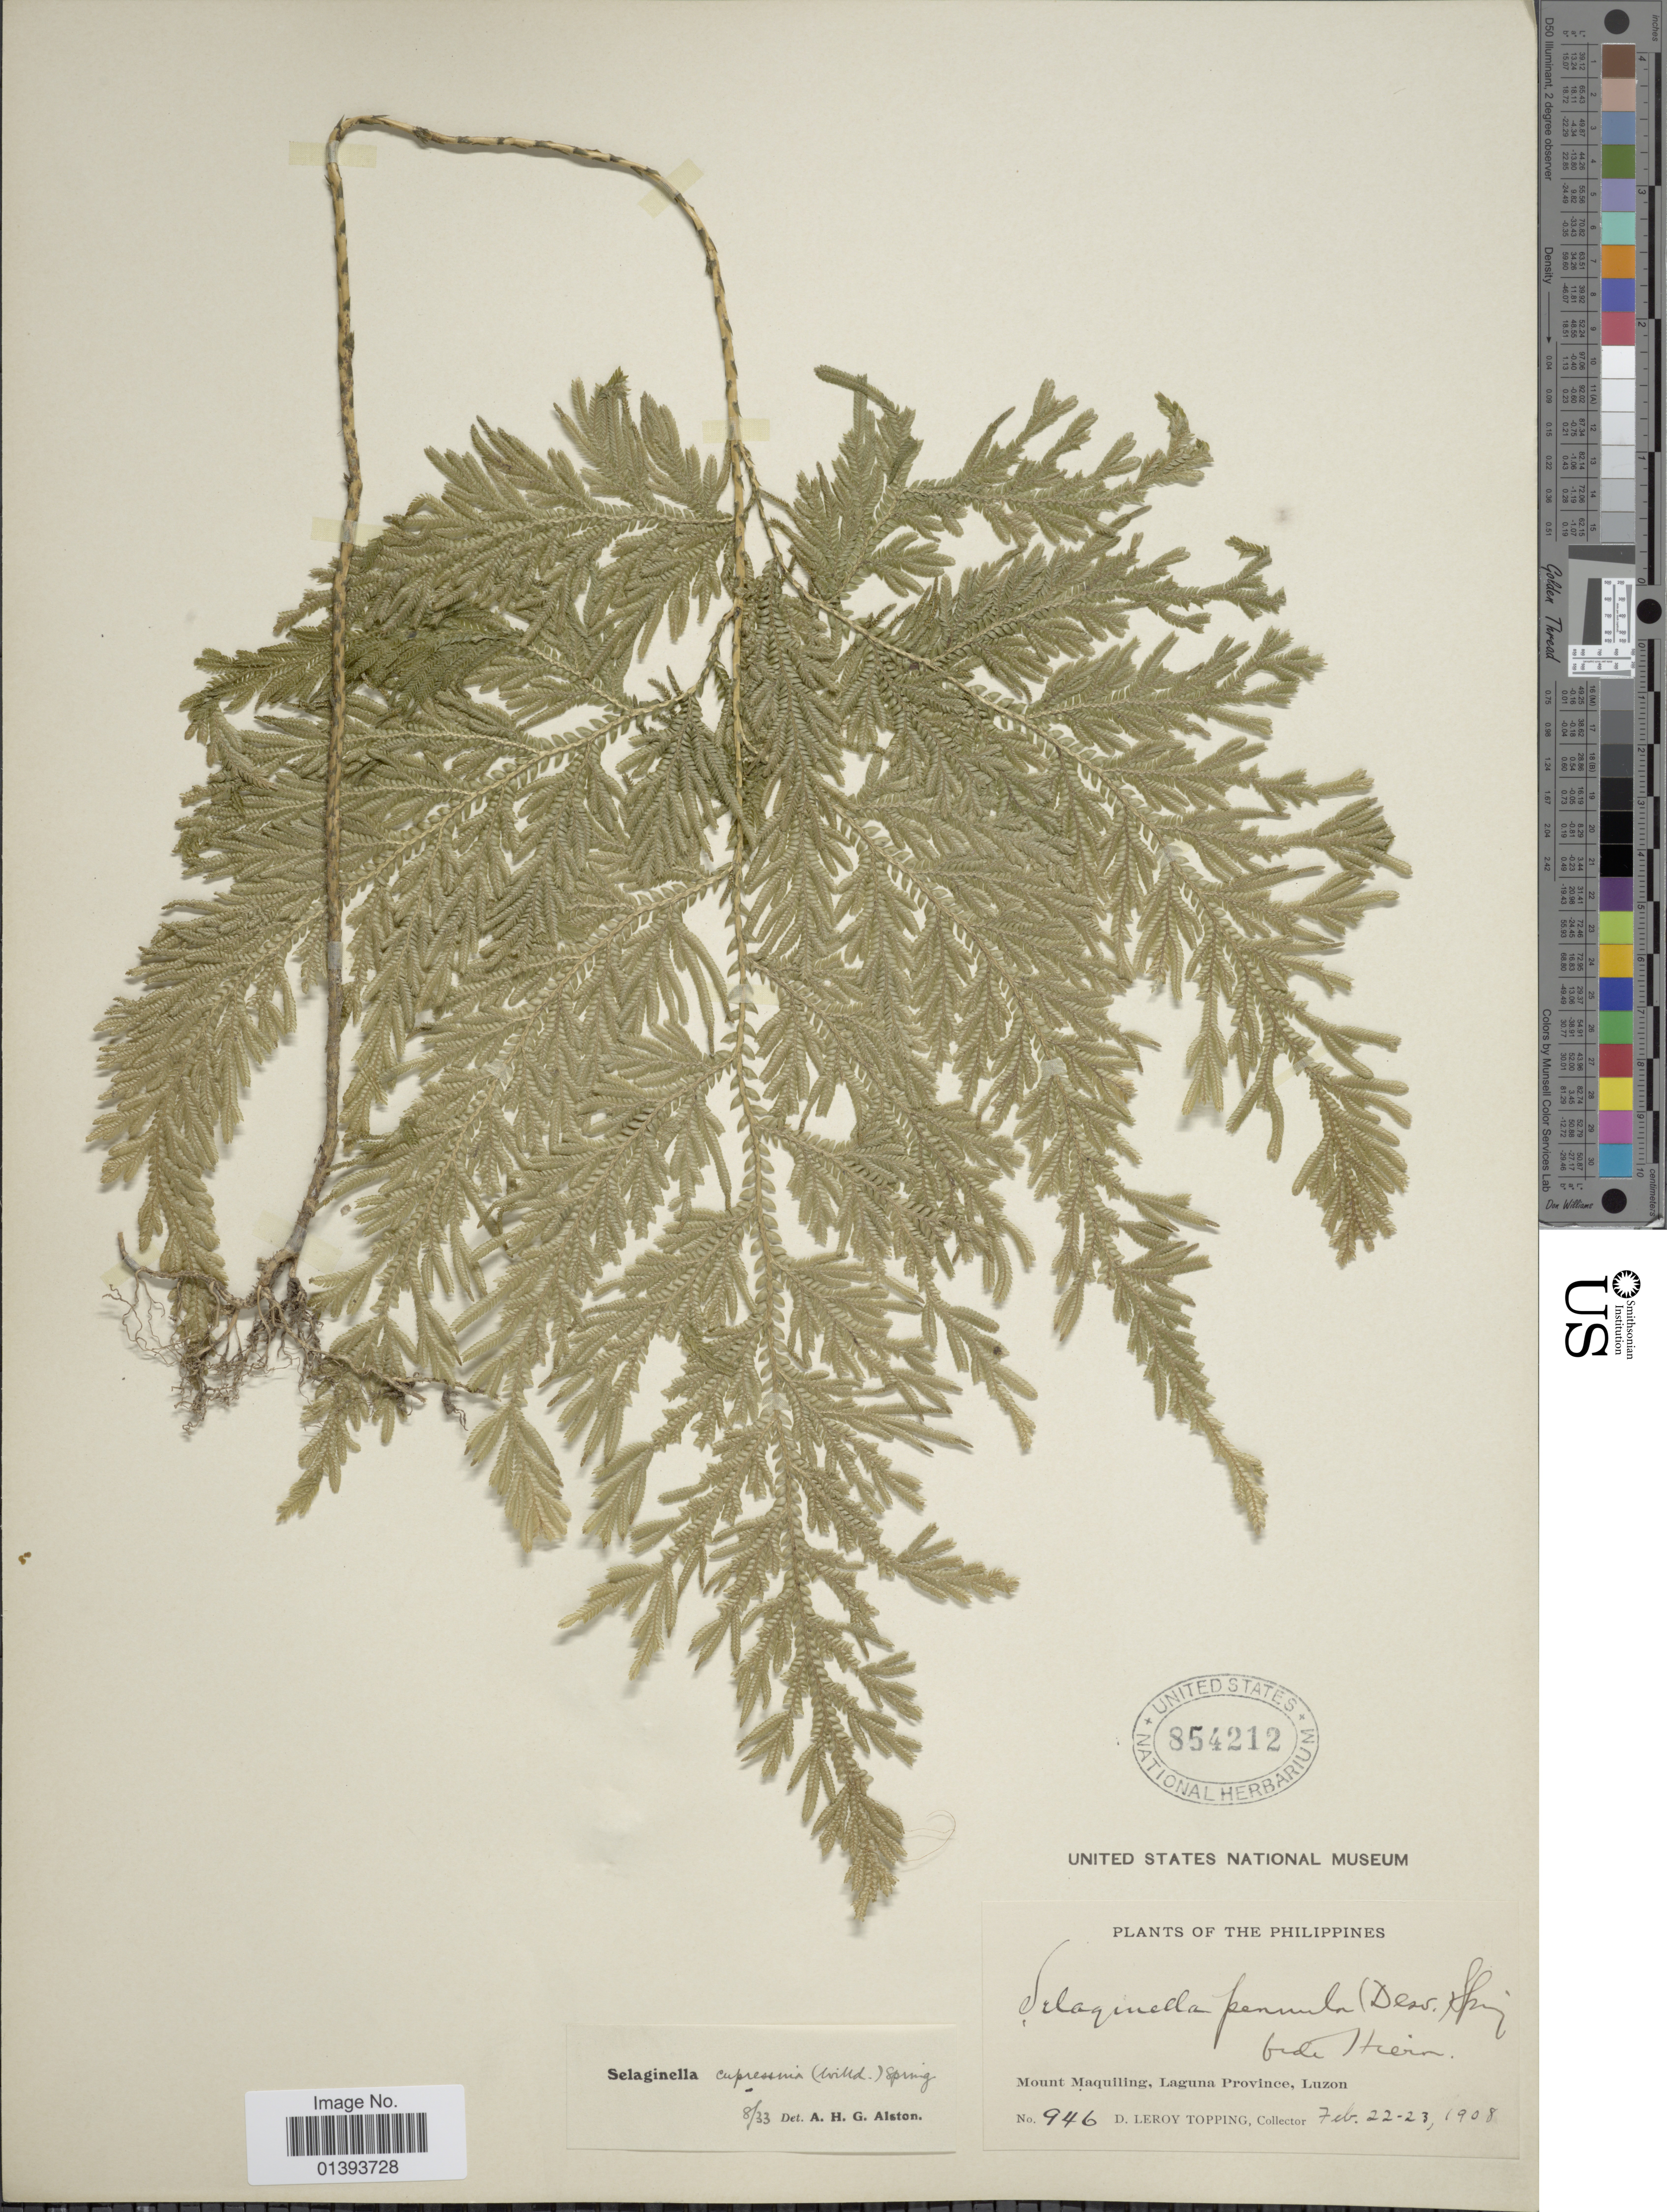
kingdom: Plantae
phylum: Tracheophyta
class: Lycopodiopsida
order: Selaginellales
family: Selaginellaceae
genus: Selaginella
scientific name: Selaginella cupressina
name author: (Willd.) Spring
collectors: D. L. Topping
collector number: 946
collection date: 1908-02-22/1908-02-23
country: Philippines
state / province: Central Luzon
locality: Mount Maquilling, Laguna Province, Luzon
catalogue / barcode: US 854212